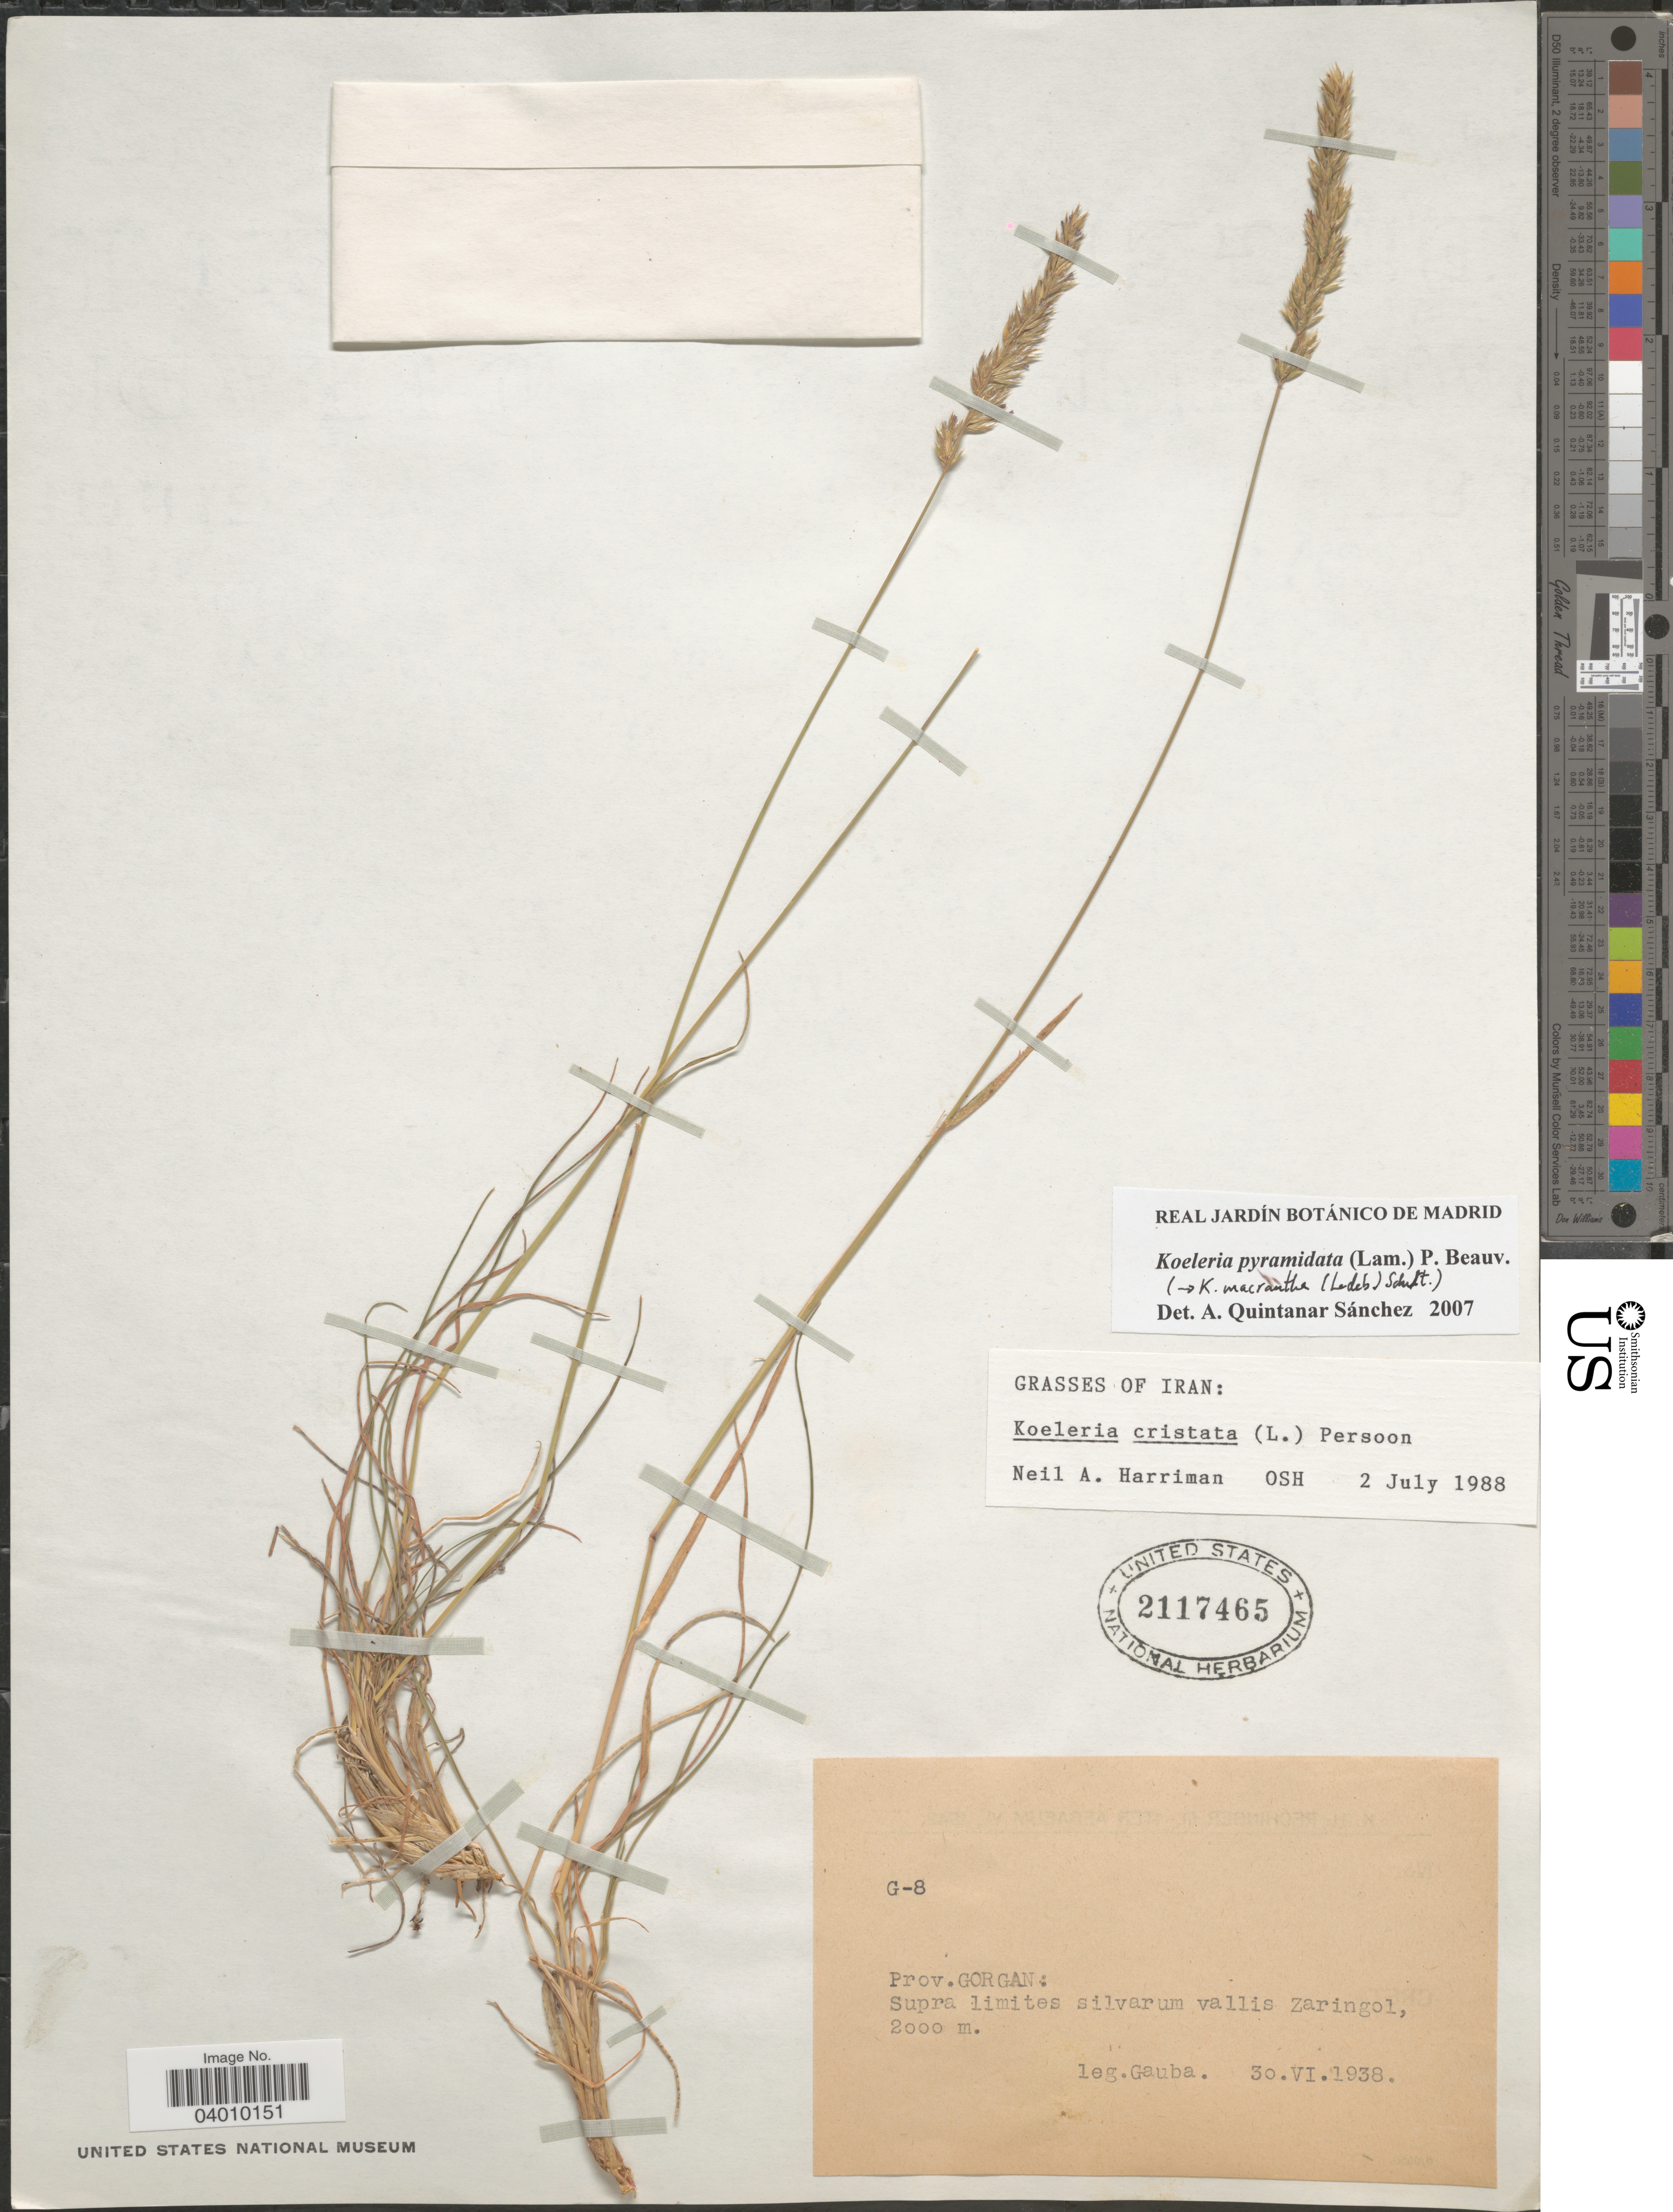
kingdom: Plantae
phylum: Tracheophyta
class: Liliopsida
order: Poales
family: Poaceae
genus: Koeleria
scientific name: Koeleria pyramidata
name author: (Lam.) P. Beauv.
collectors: E. Gauba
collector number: G-8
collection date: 1938-06-30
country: Iran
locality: Prov. Gorgan: Supra limites silvarum vallis Zaringol.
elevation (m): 2000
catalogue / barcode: US 2117465